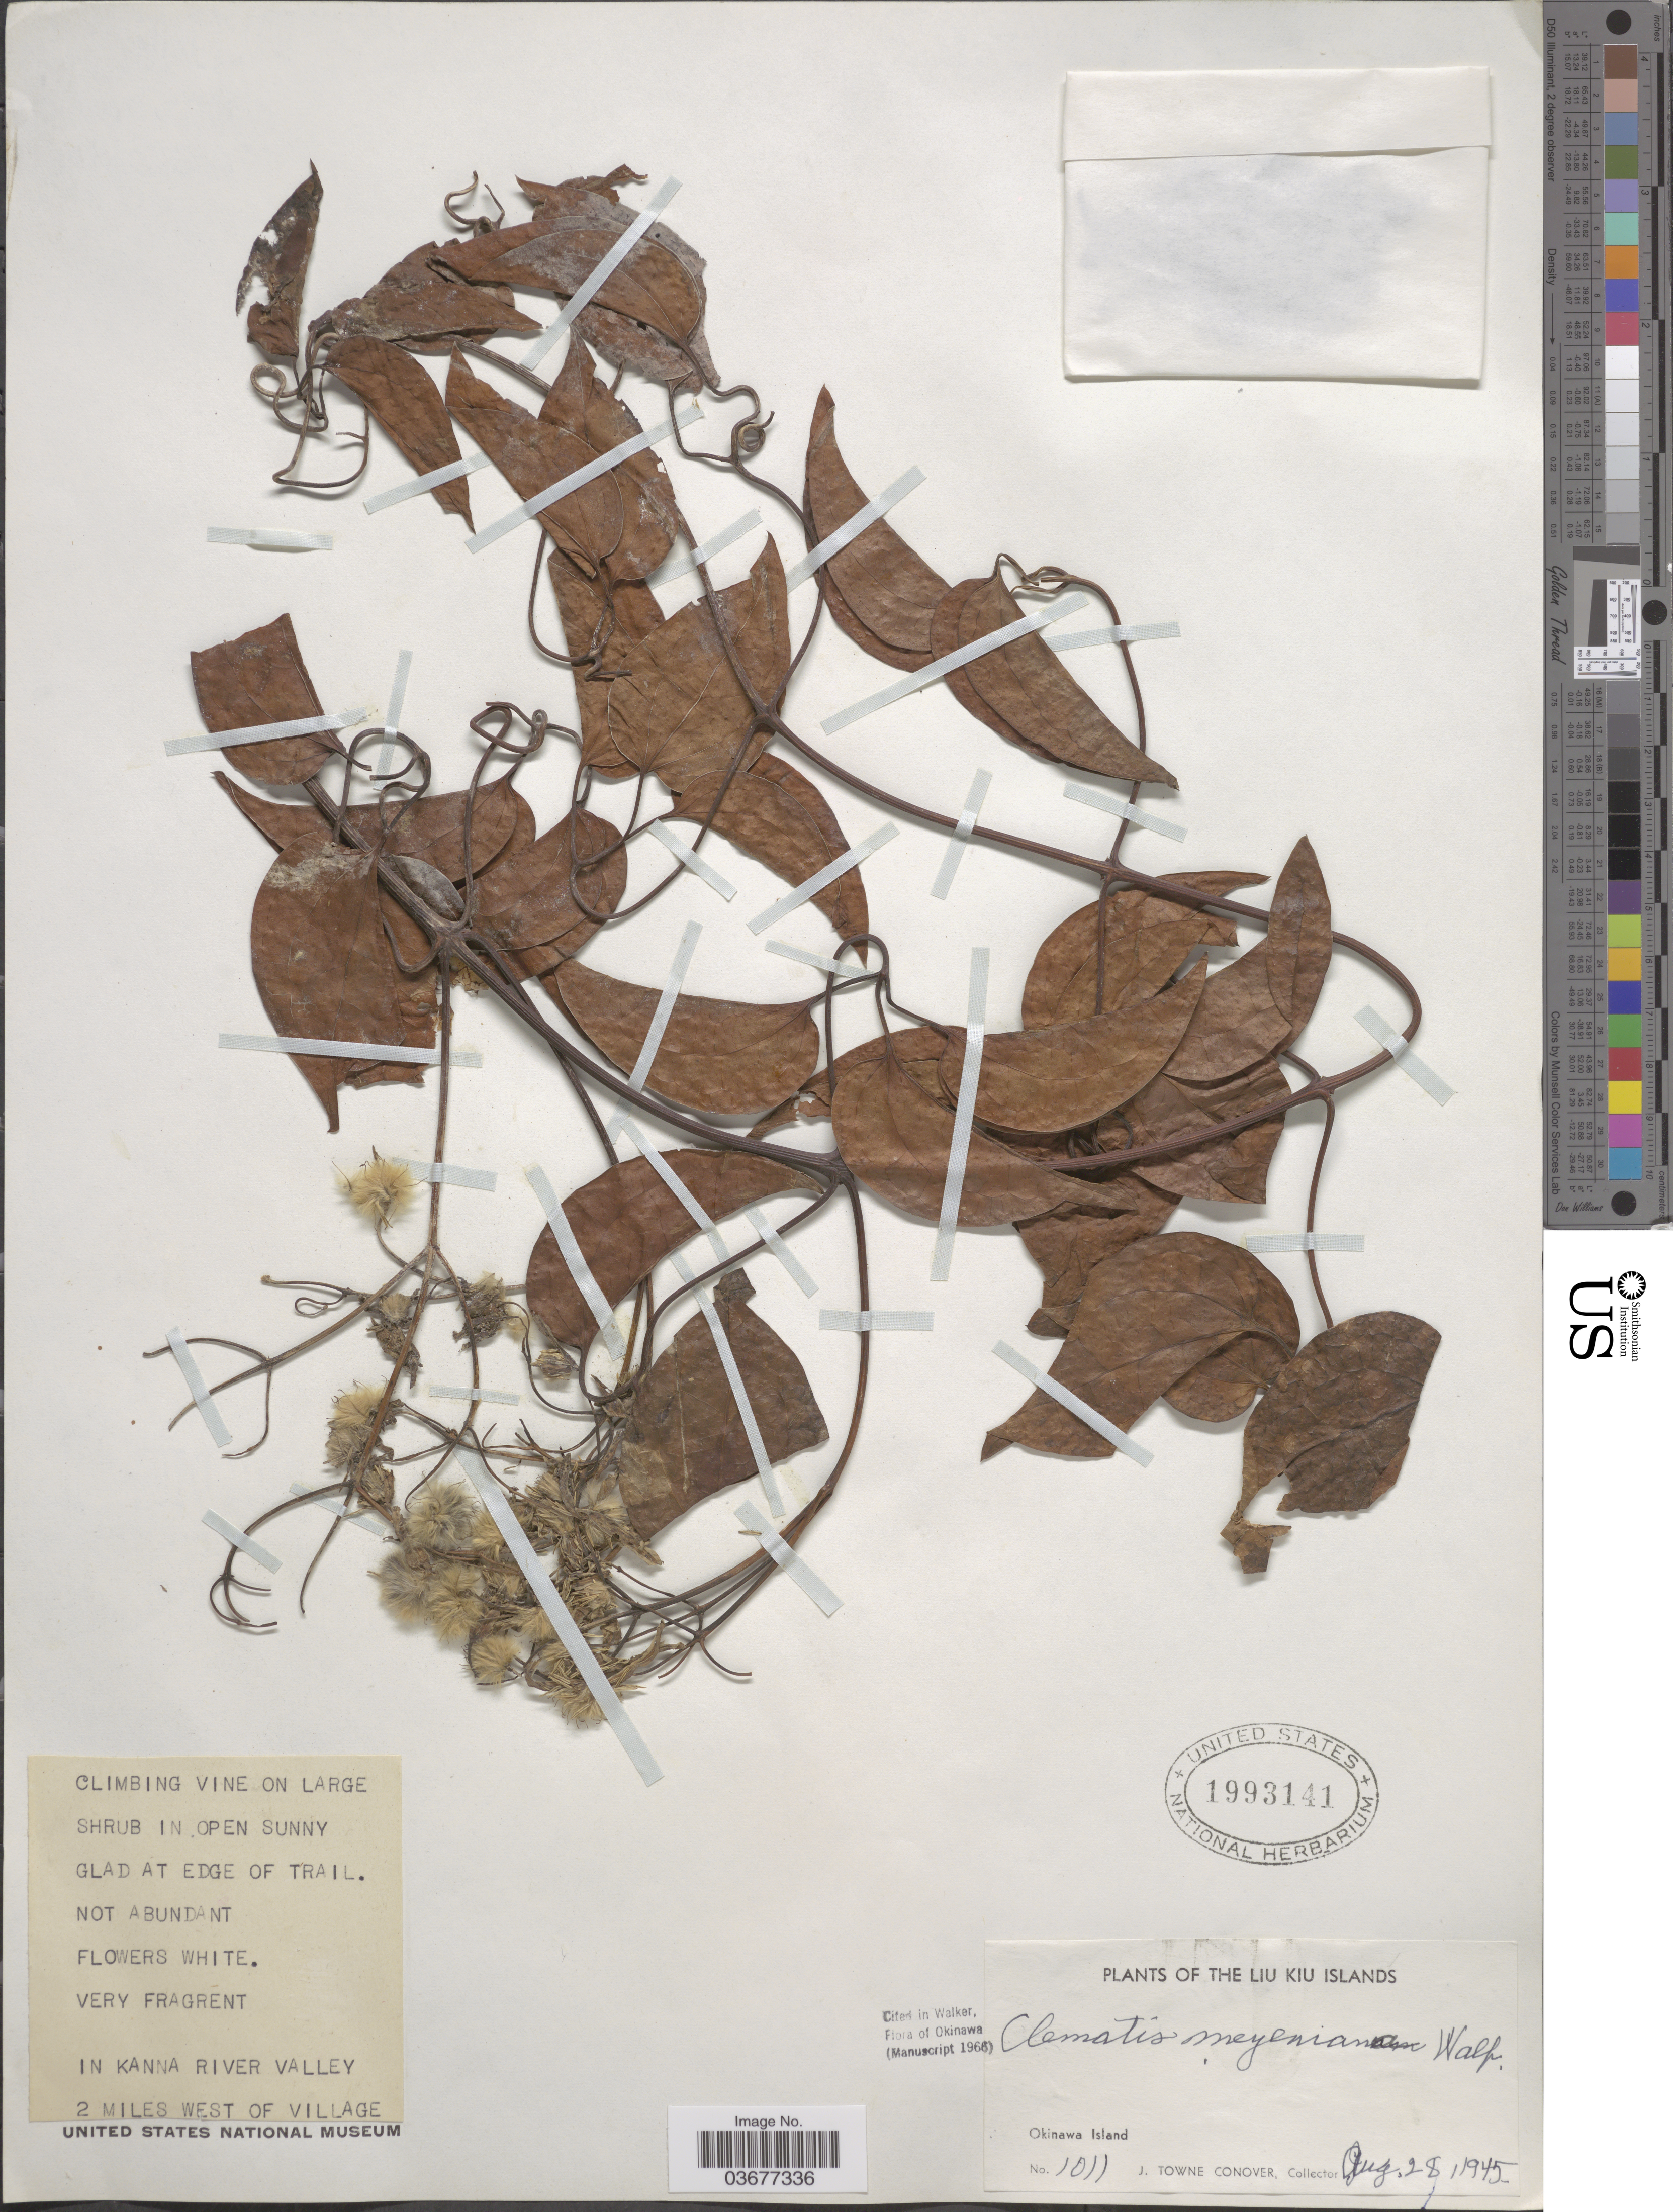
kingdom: Plantae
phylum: Tracheophyta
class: Magnoliopsida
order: Ranunculales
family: Ranunculaceae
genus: Clematis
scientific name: Clematis meyeniana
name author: Walp.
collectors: J. T. Conover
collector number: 1011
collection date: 1945-08-28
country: Japan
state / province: Okinawa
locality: In Kanna River Valley 2 miles West of village. The Liu Kiu Islands. Okinawa Island.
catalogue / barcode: US 1993141